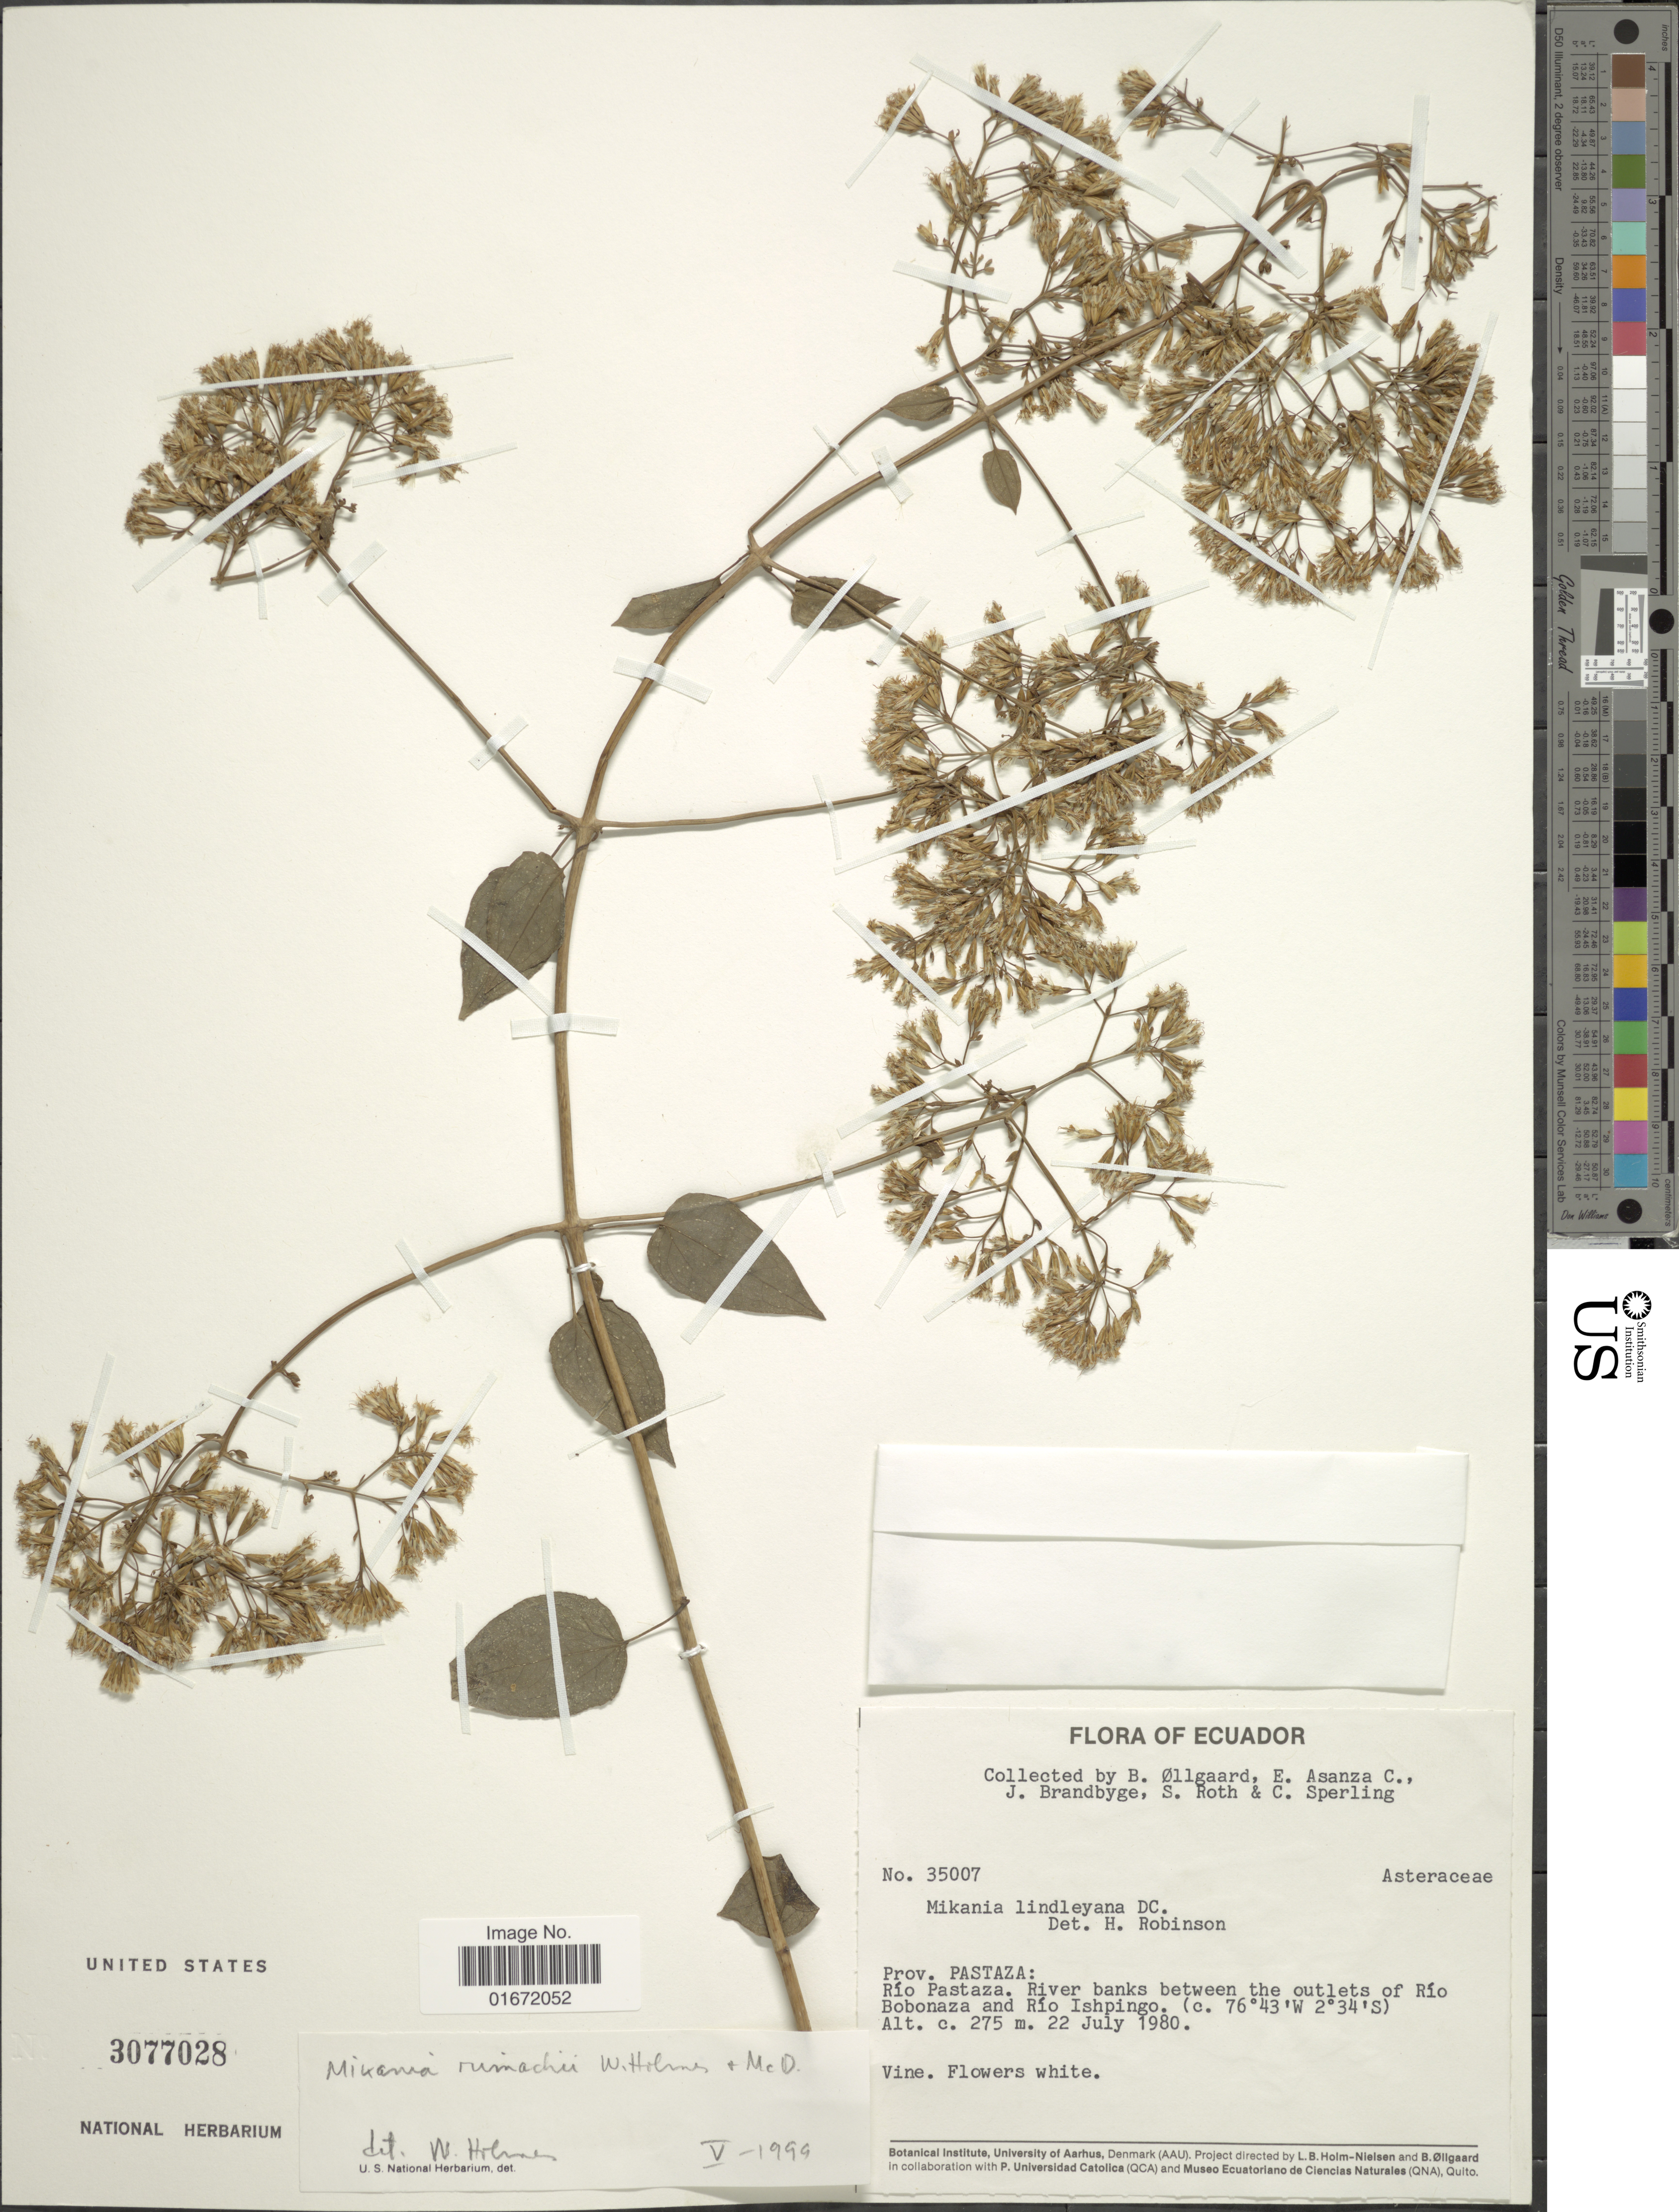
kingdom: Plantae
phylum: Tracheophyta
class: Magnoliopsida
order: Asterales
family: Asteraceae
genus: Mikania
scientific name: Mikania rimachii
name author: W.C. Holmes & McDaniel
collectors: B. Øllgaard, E. Asanza C., J. Brandbyge, S. Roth & C. Sperling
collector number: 35007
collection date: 1980-07-22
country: Ecuador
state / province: Pastaza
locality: Prov. Pastaza: Río Pastaza. River banks between the outlets of Río Bobonaza and Río Ishpingo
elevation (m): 275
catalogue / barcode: US 3077028